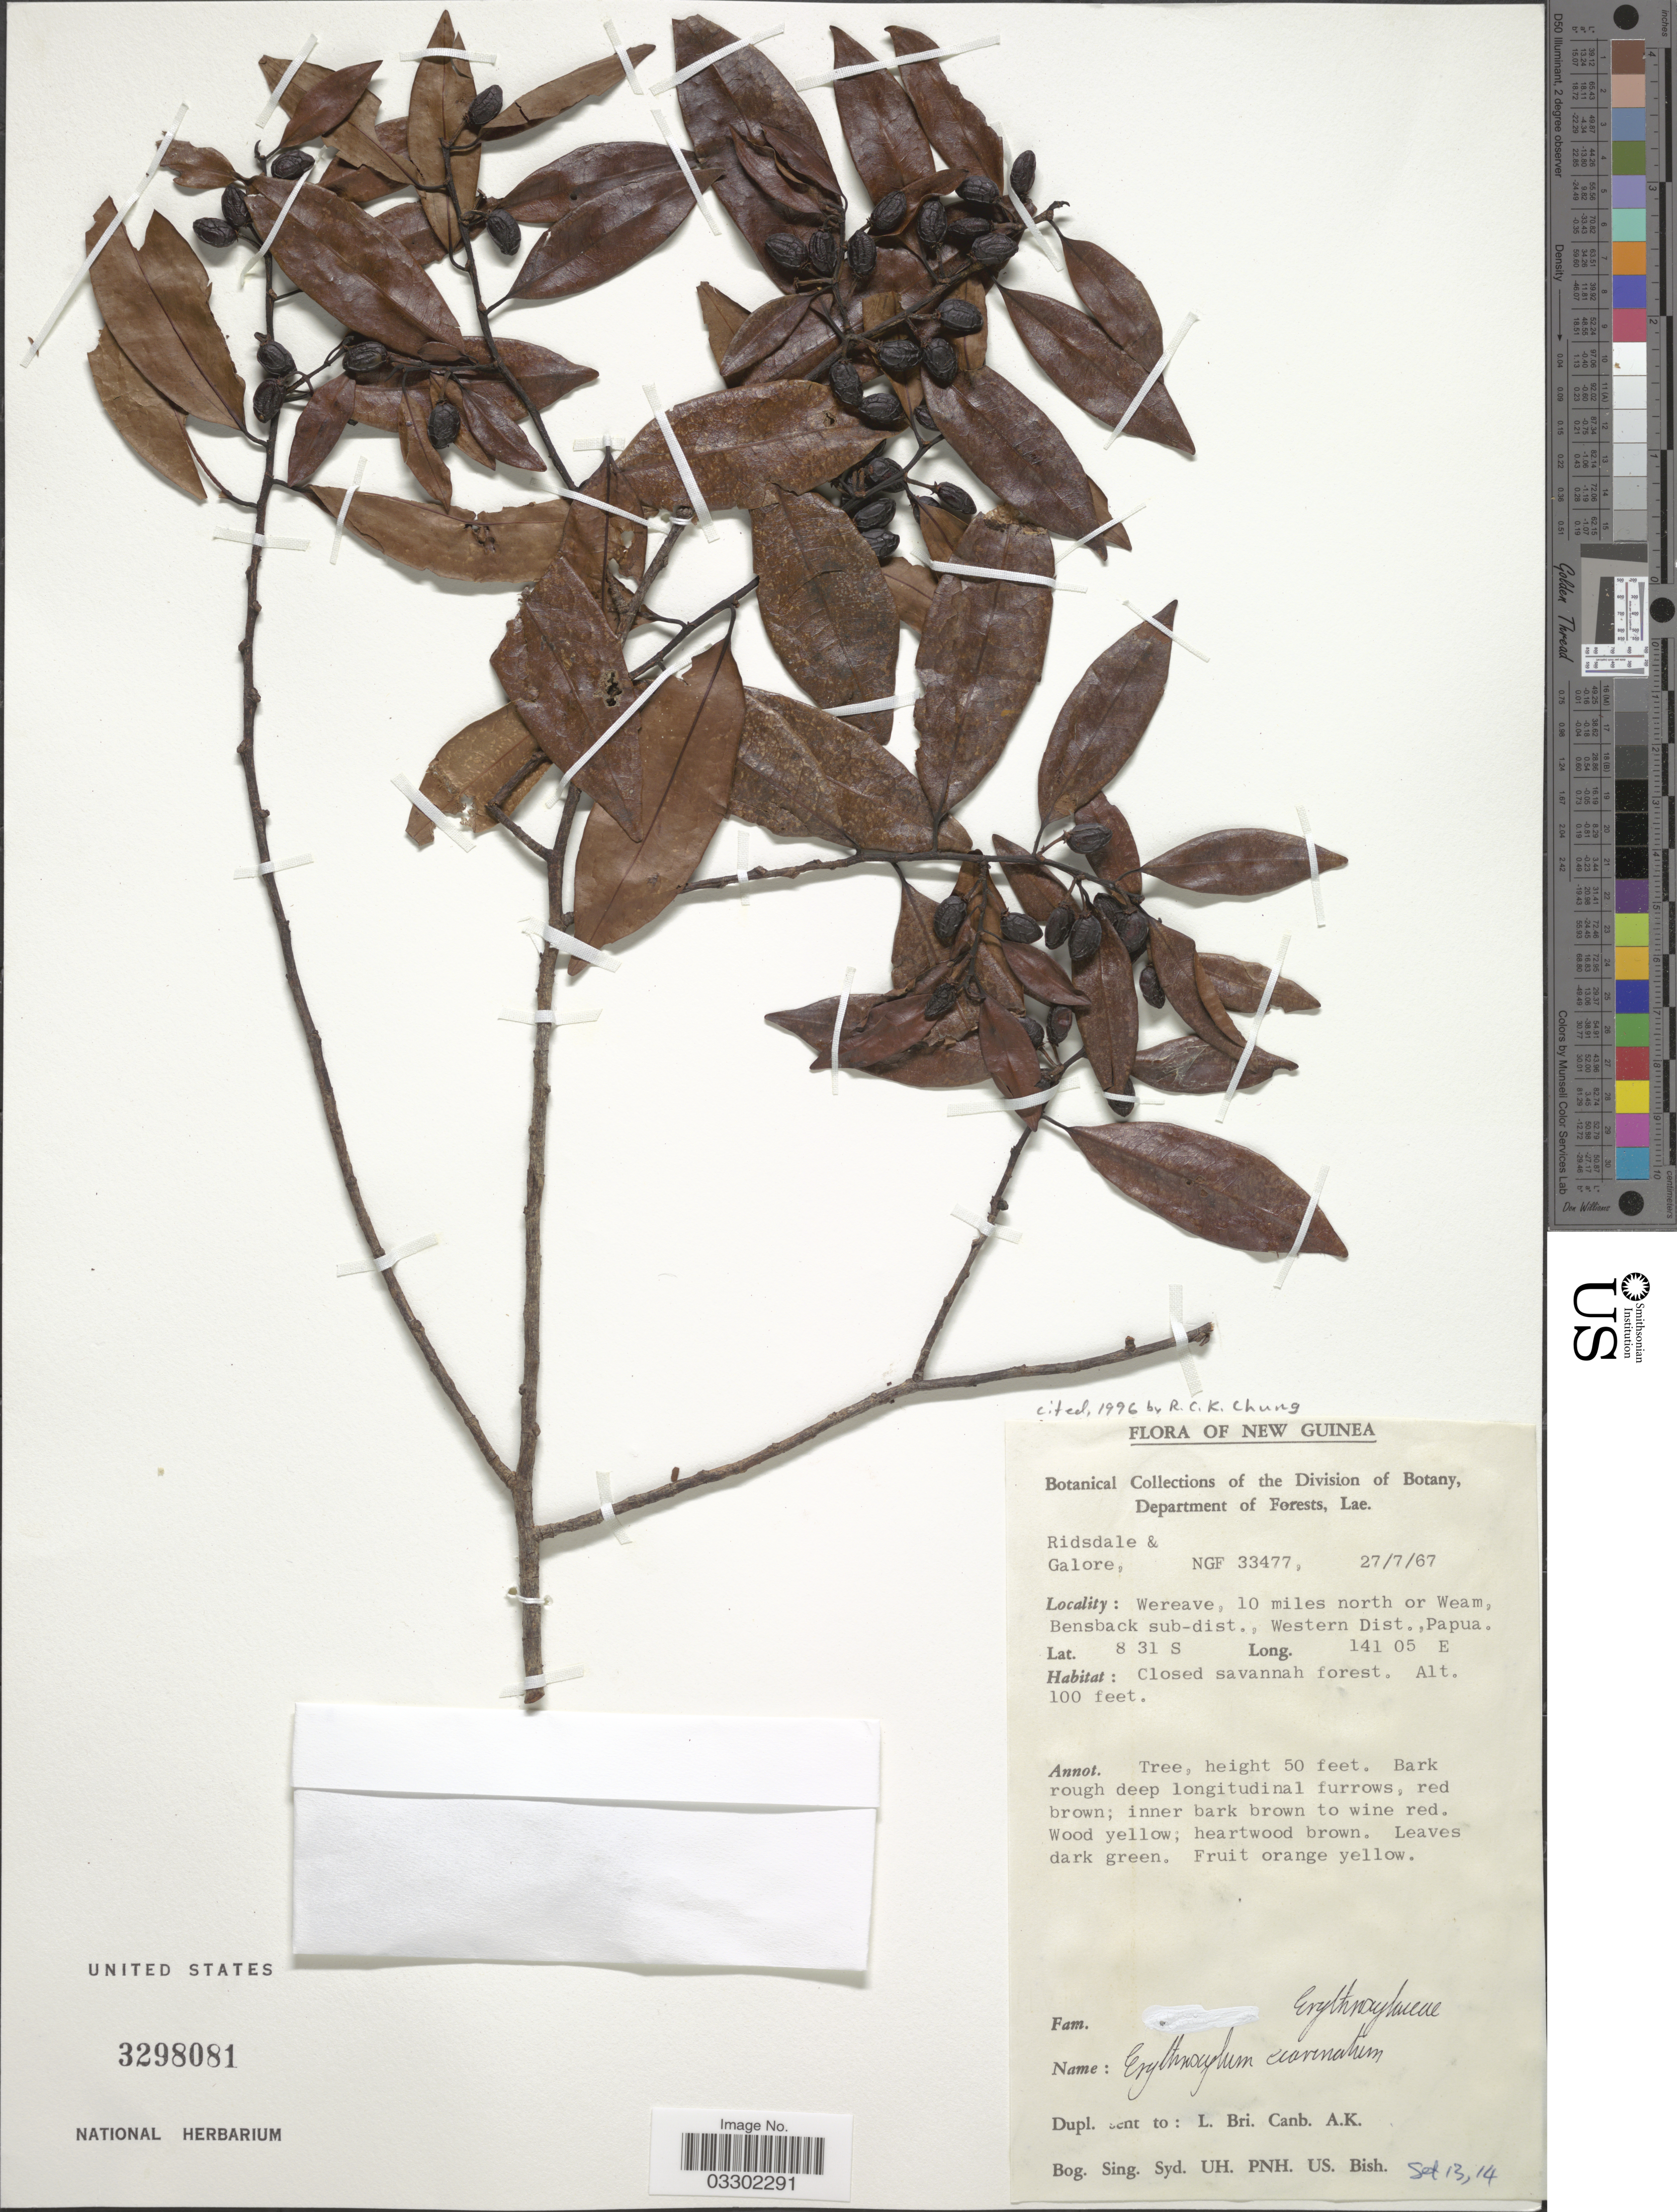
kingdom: Plantae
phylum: Tracheophyta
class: Magnoliopsida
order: Malpighiales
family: Erythroxylaceae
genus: Erythroxylum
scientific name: Erythroxylum ecarinatum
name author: Hochr.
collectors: -. Ridsdale & -. Galore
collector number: NGF 33477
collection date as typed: Transcribed d/m/y: 27/7/67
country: Papua New Guinea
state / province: Manus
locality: New Guinea. Wereave, 10 miles north or Weam, Bensback sub-dist., Western Dist., Papua.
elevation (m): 30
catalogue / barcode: US 3298081